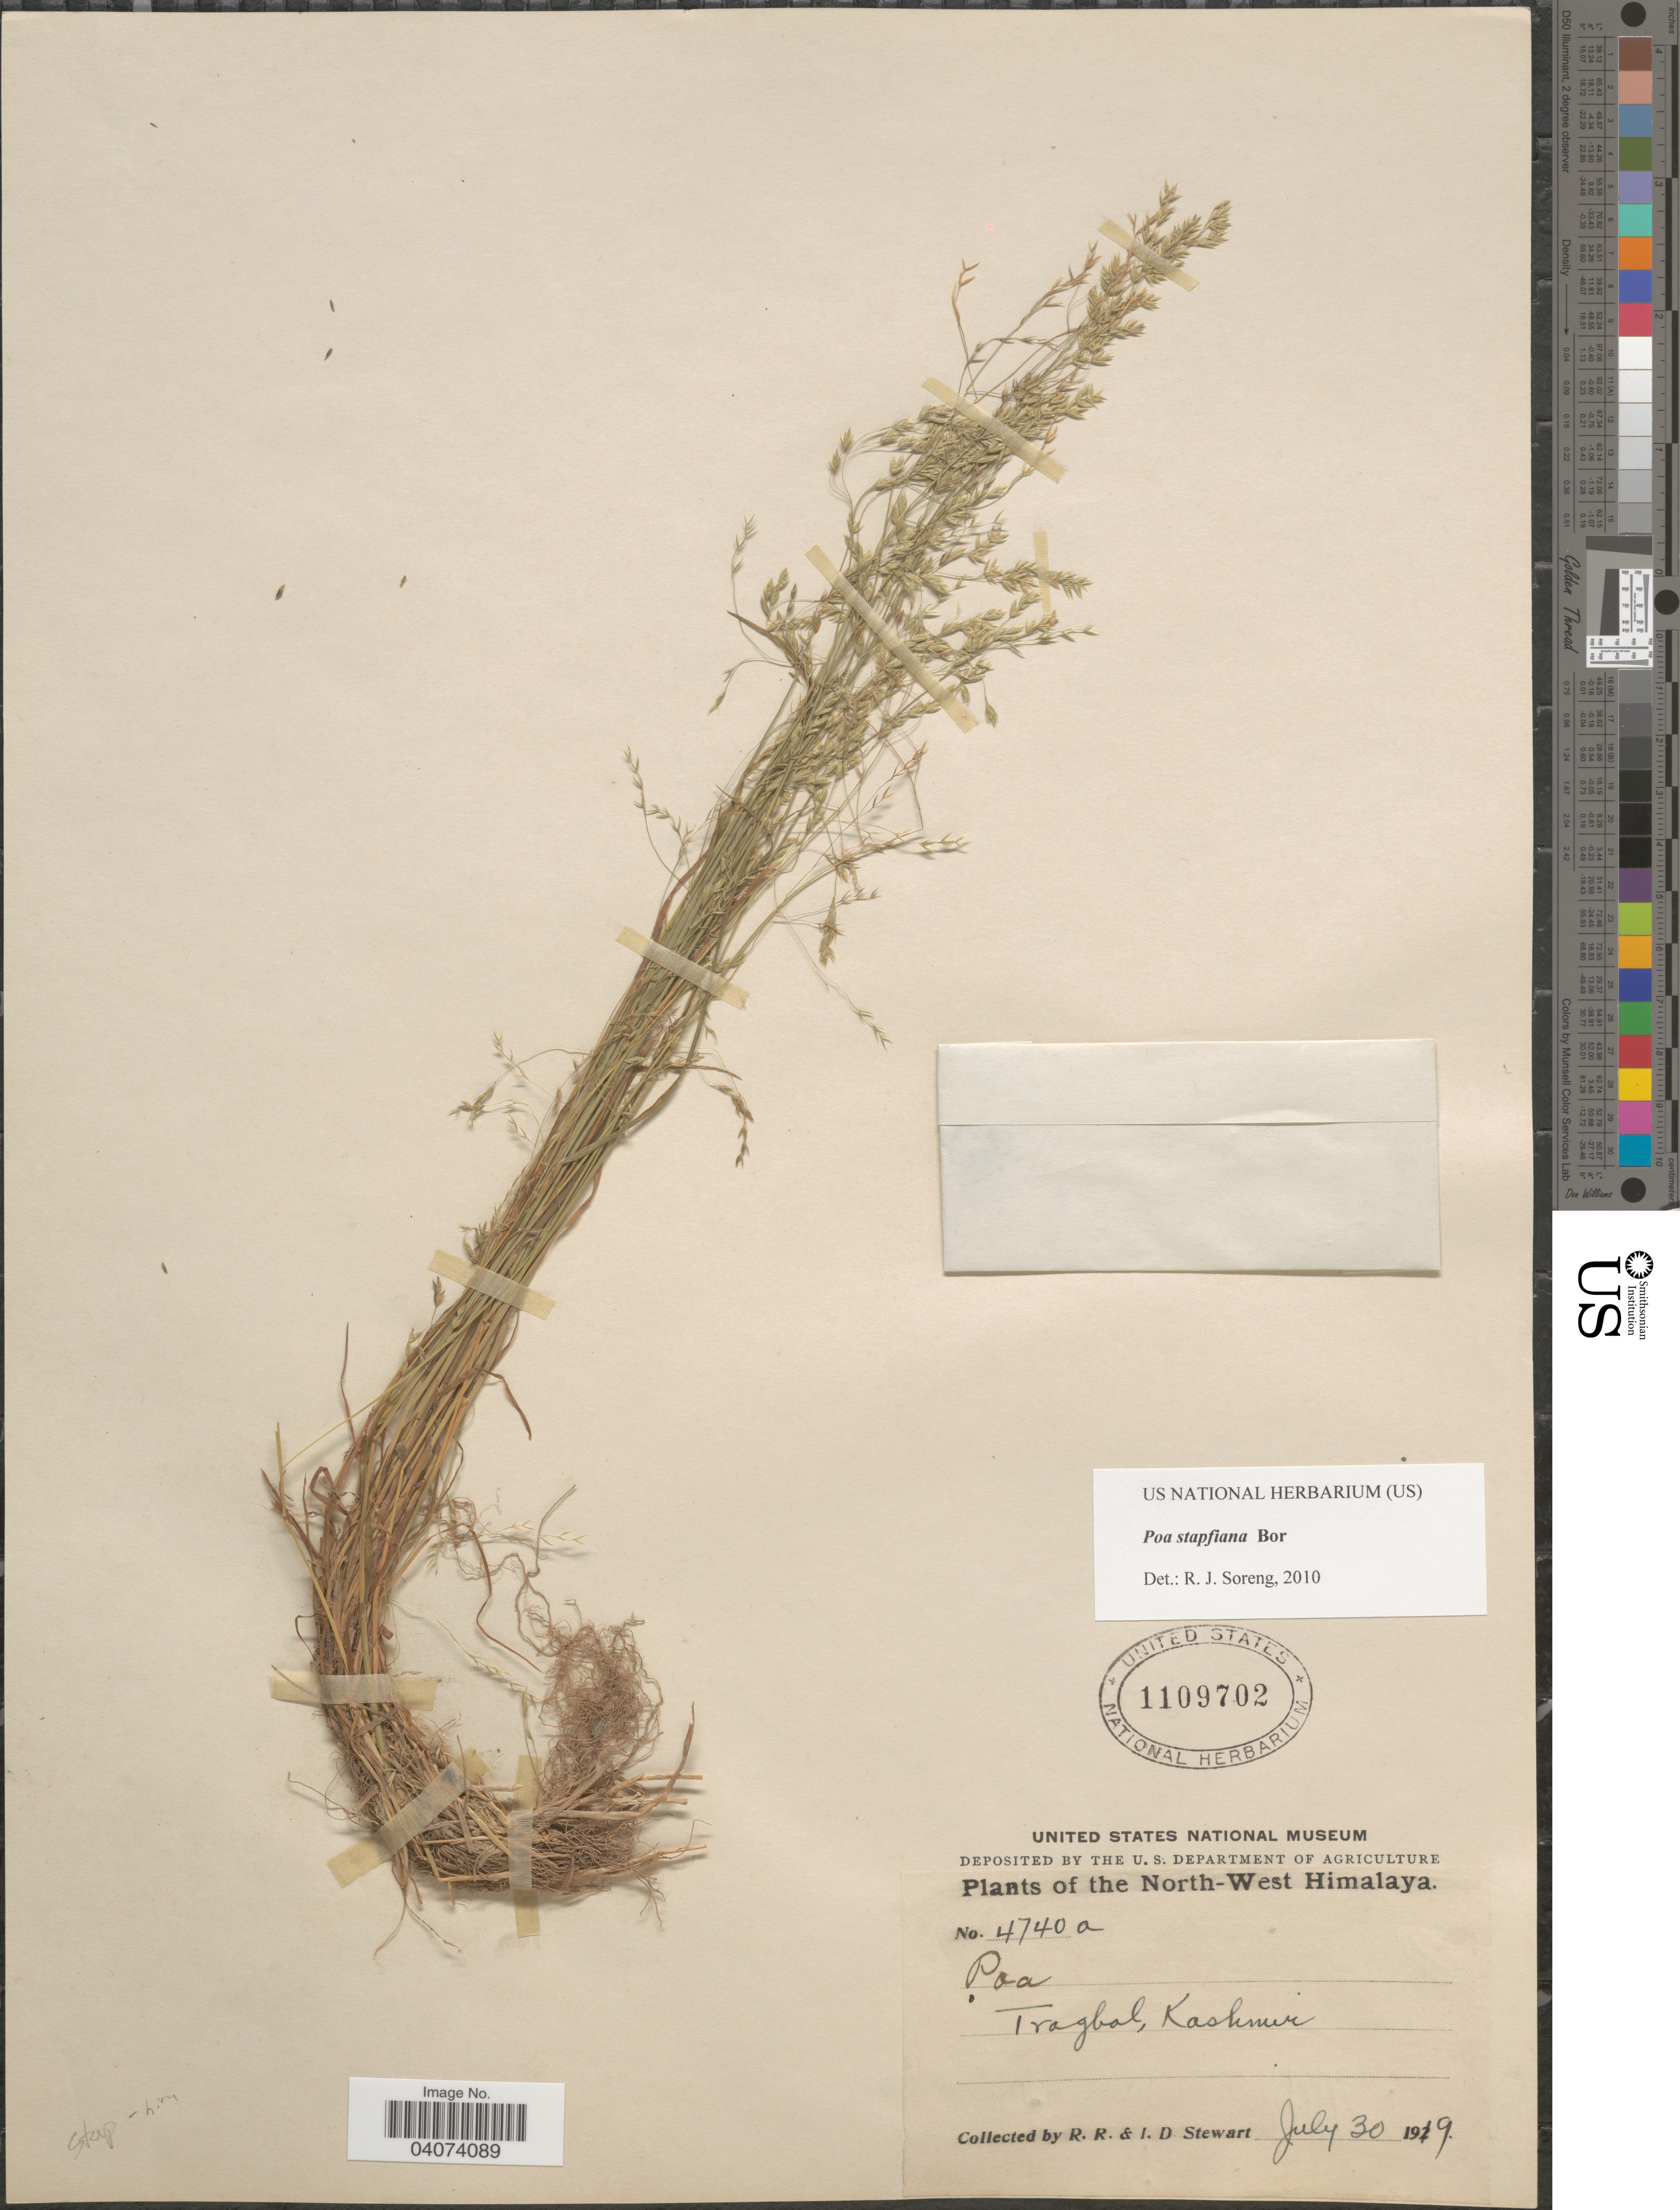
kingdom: Plantae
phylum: Tracheophyta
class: Liliopsida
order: Poales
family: Poaceae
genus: Poa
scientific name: Poa sterilis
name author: M. Bieb.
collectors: R. Stewart & I. Stewart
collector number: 4740a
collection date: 1919-07-30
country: India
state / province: Jammu and Kashmir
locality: North-West Himalaya. Tragbal, Kashmir.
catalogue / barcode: US 1109702